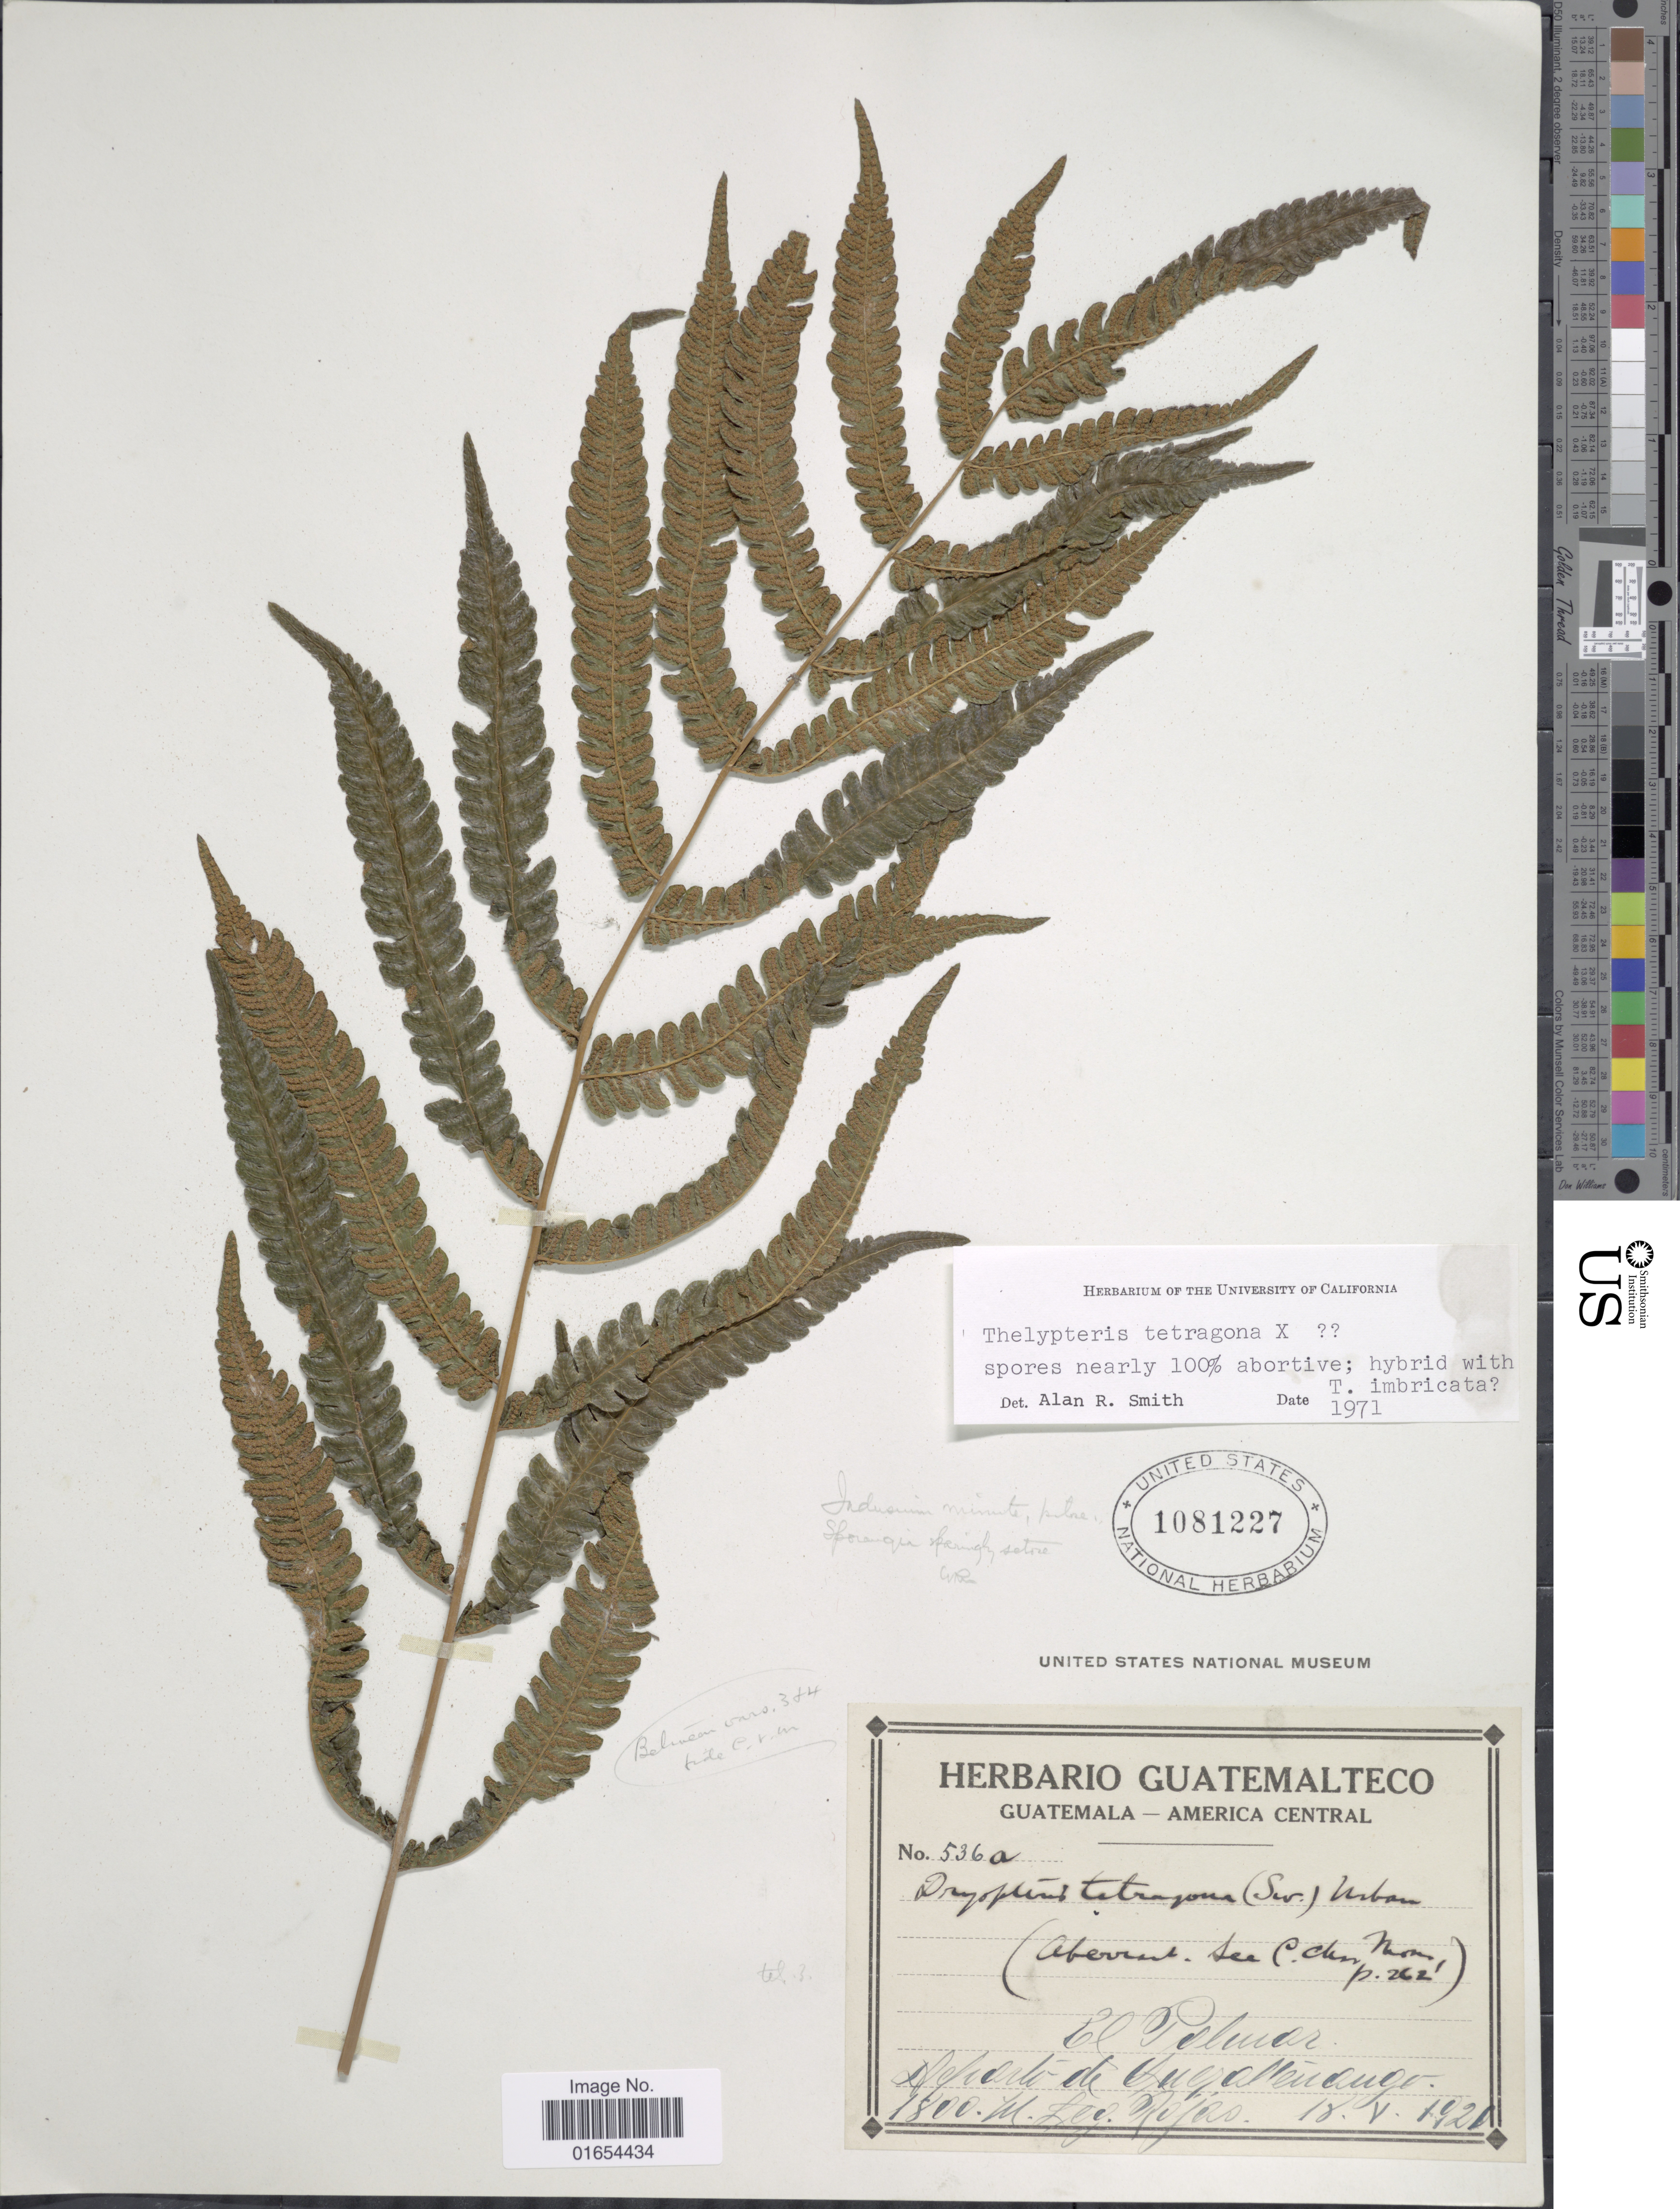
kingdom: Plantae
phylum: Tracheophyta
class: Polypodiopsida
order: Polypodiales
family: Thelypteridaceae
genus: Goniopteris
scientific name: Goniopteris tetragona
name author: (C. Presl) Sw.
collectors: Rojas, --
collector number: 536a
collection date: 1920-05-18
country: Guatemala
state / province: Quetzaltenango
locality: El Palmar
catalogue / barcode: US 1081227